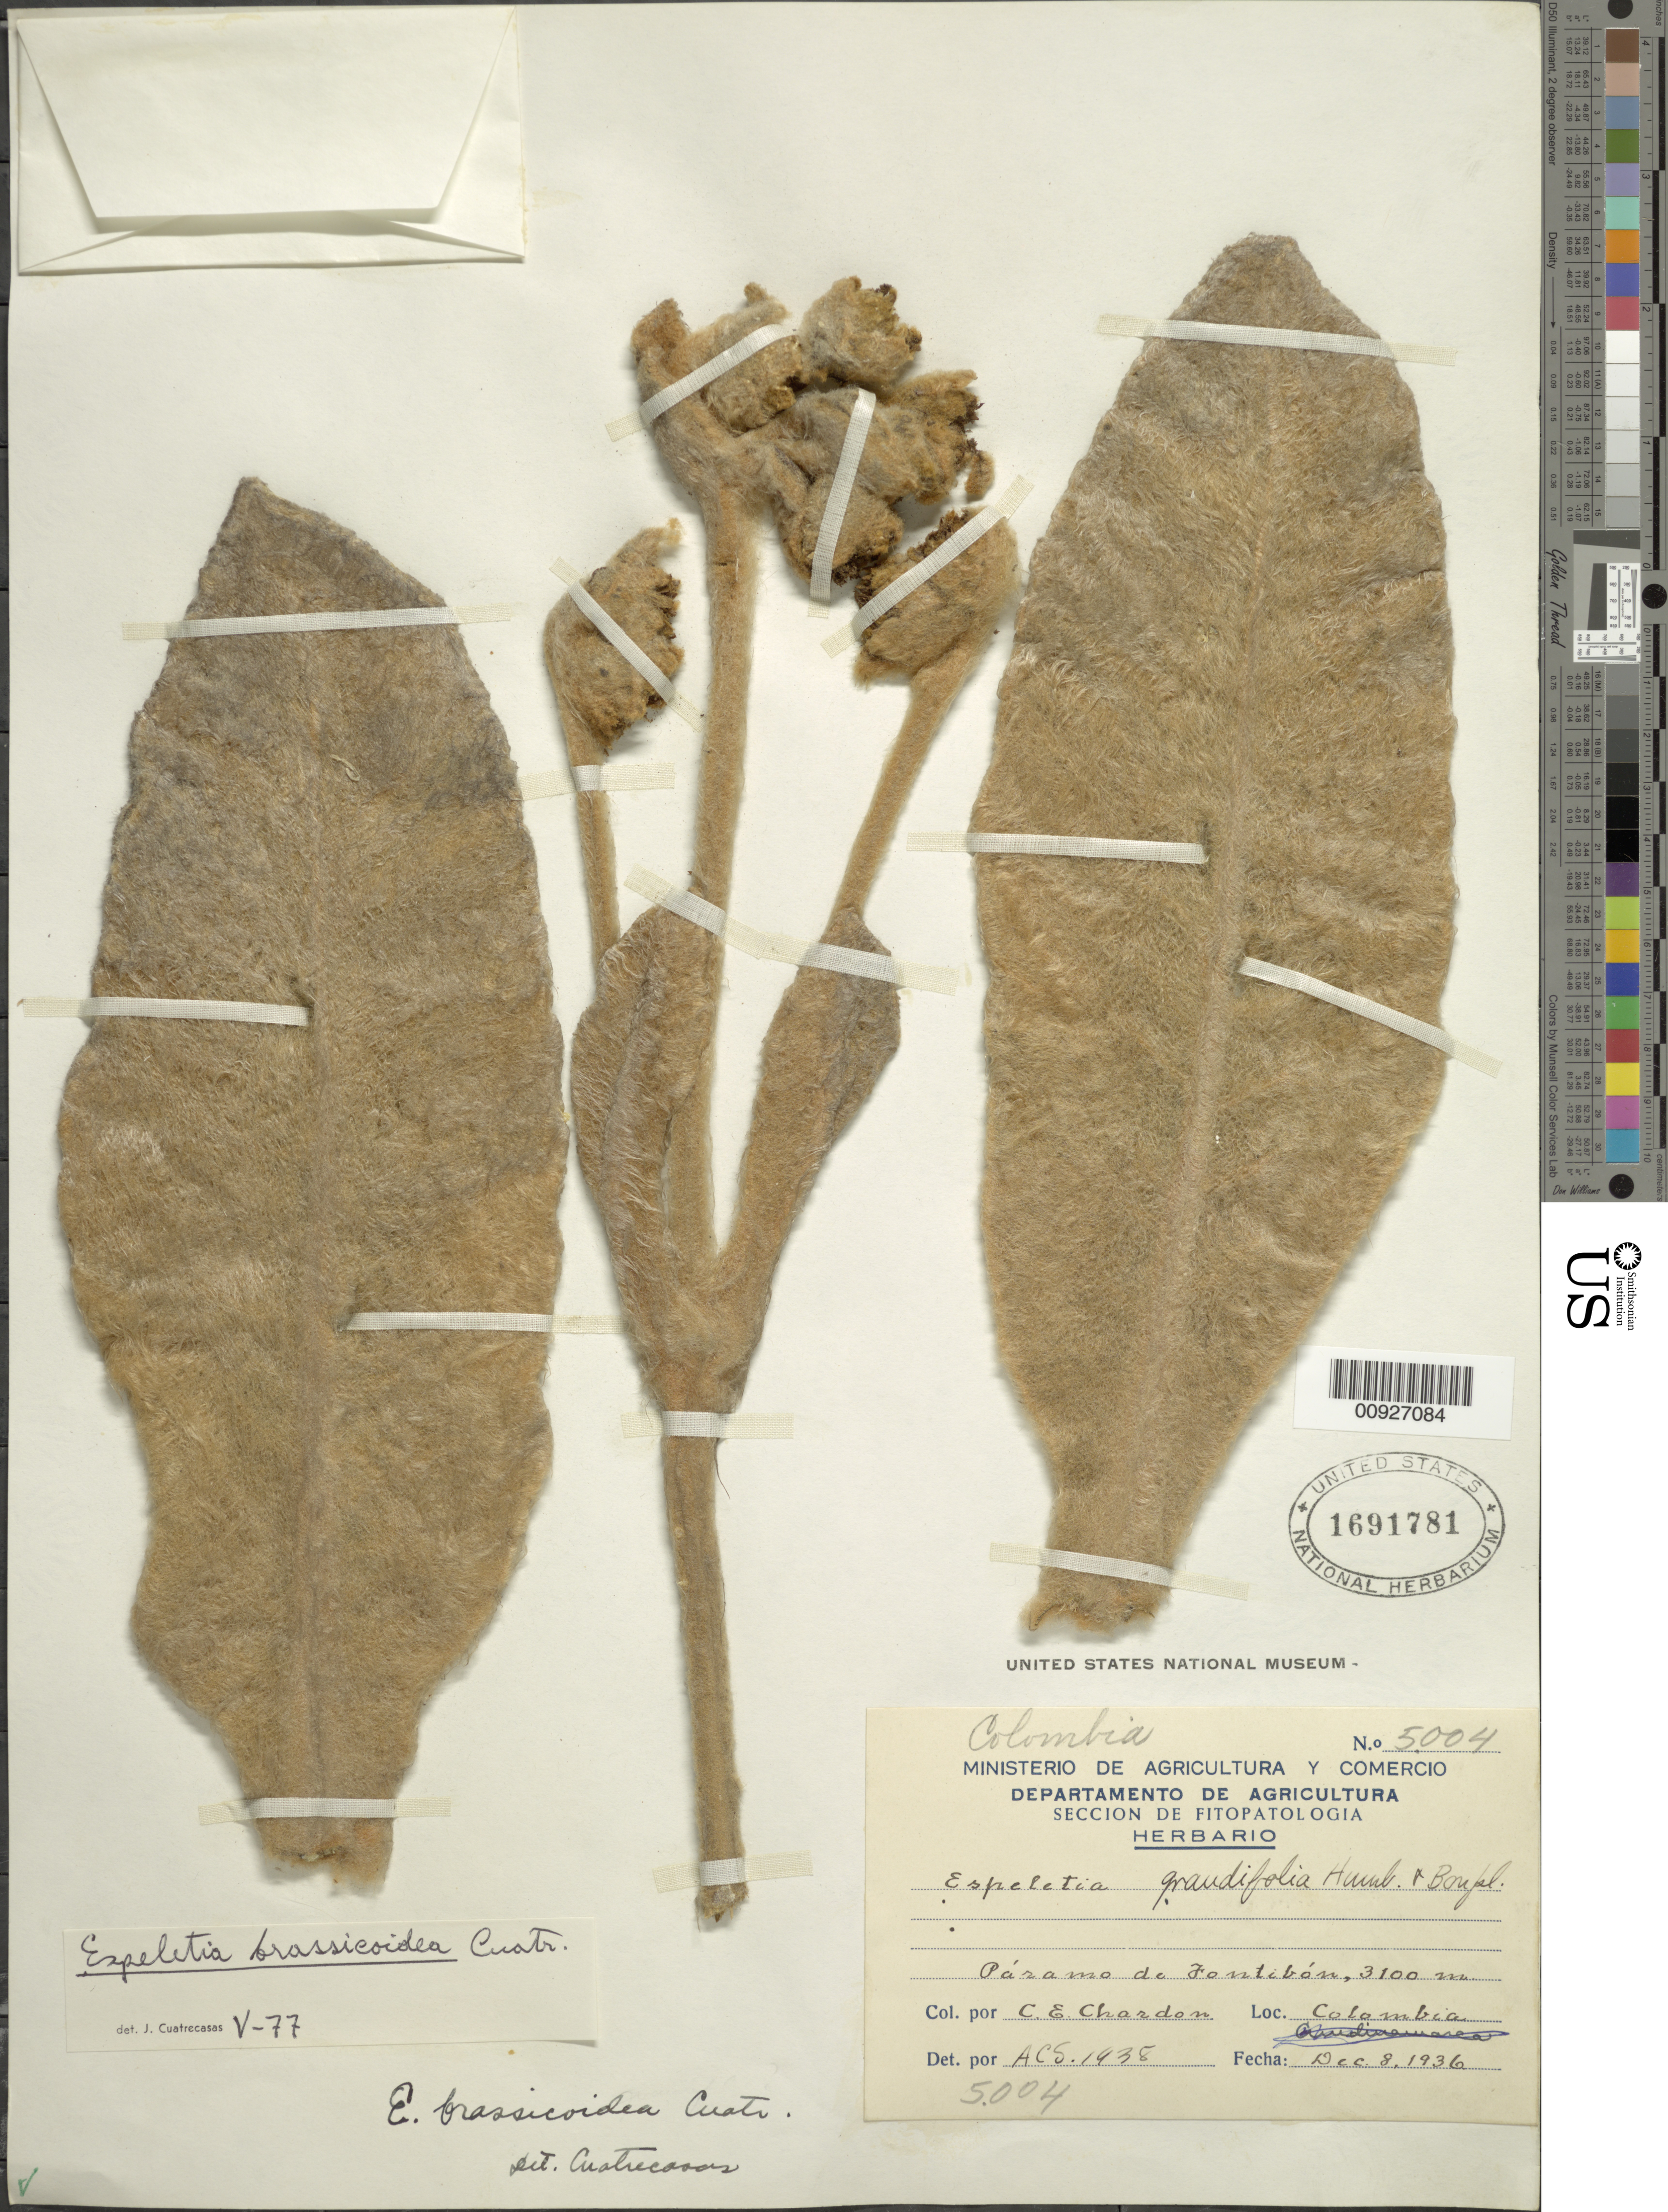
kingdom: Plantae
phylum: Tracheophyta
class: Magnoliopsida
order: Asterales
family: Asteraceae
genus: Espeletia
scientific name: Espeletia brassicoidea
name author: Cuatrec.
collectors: C. E. Chardón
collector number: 5004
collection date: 1936-12-08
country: Colombia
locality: P. de Fontibón.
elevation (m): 3100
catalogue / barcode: US 1691781